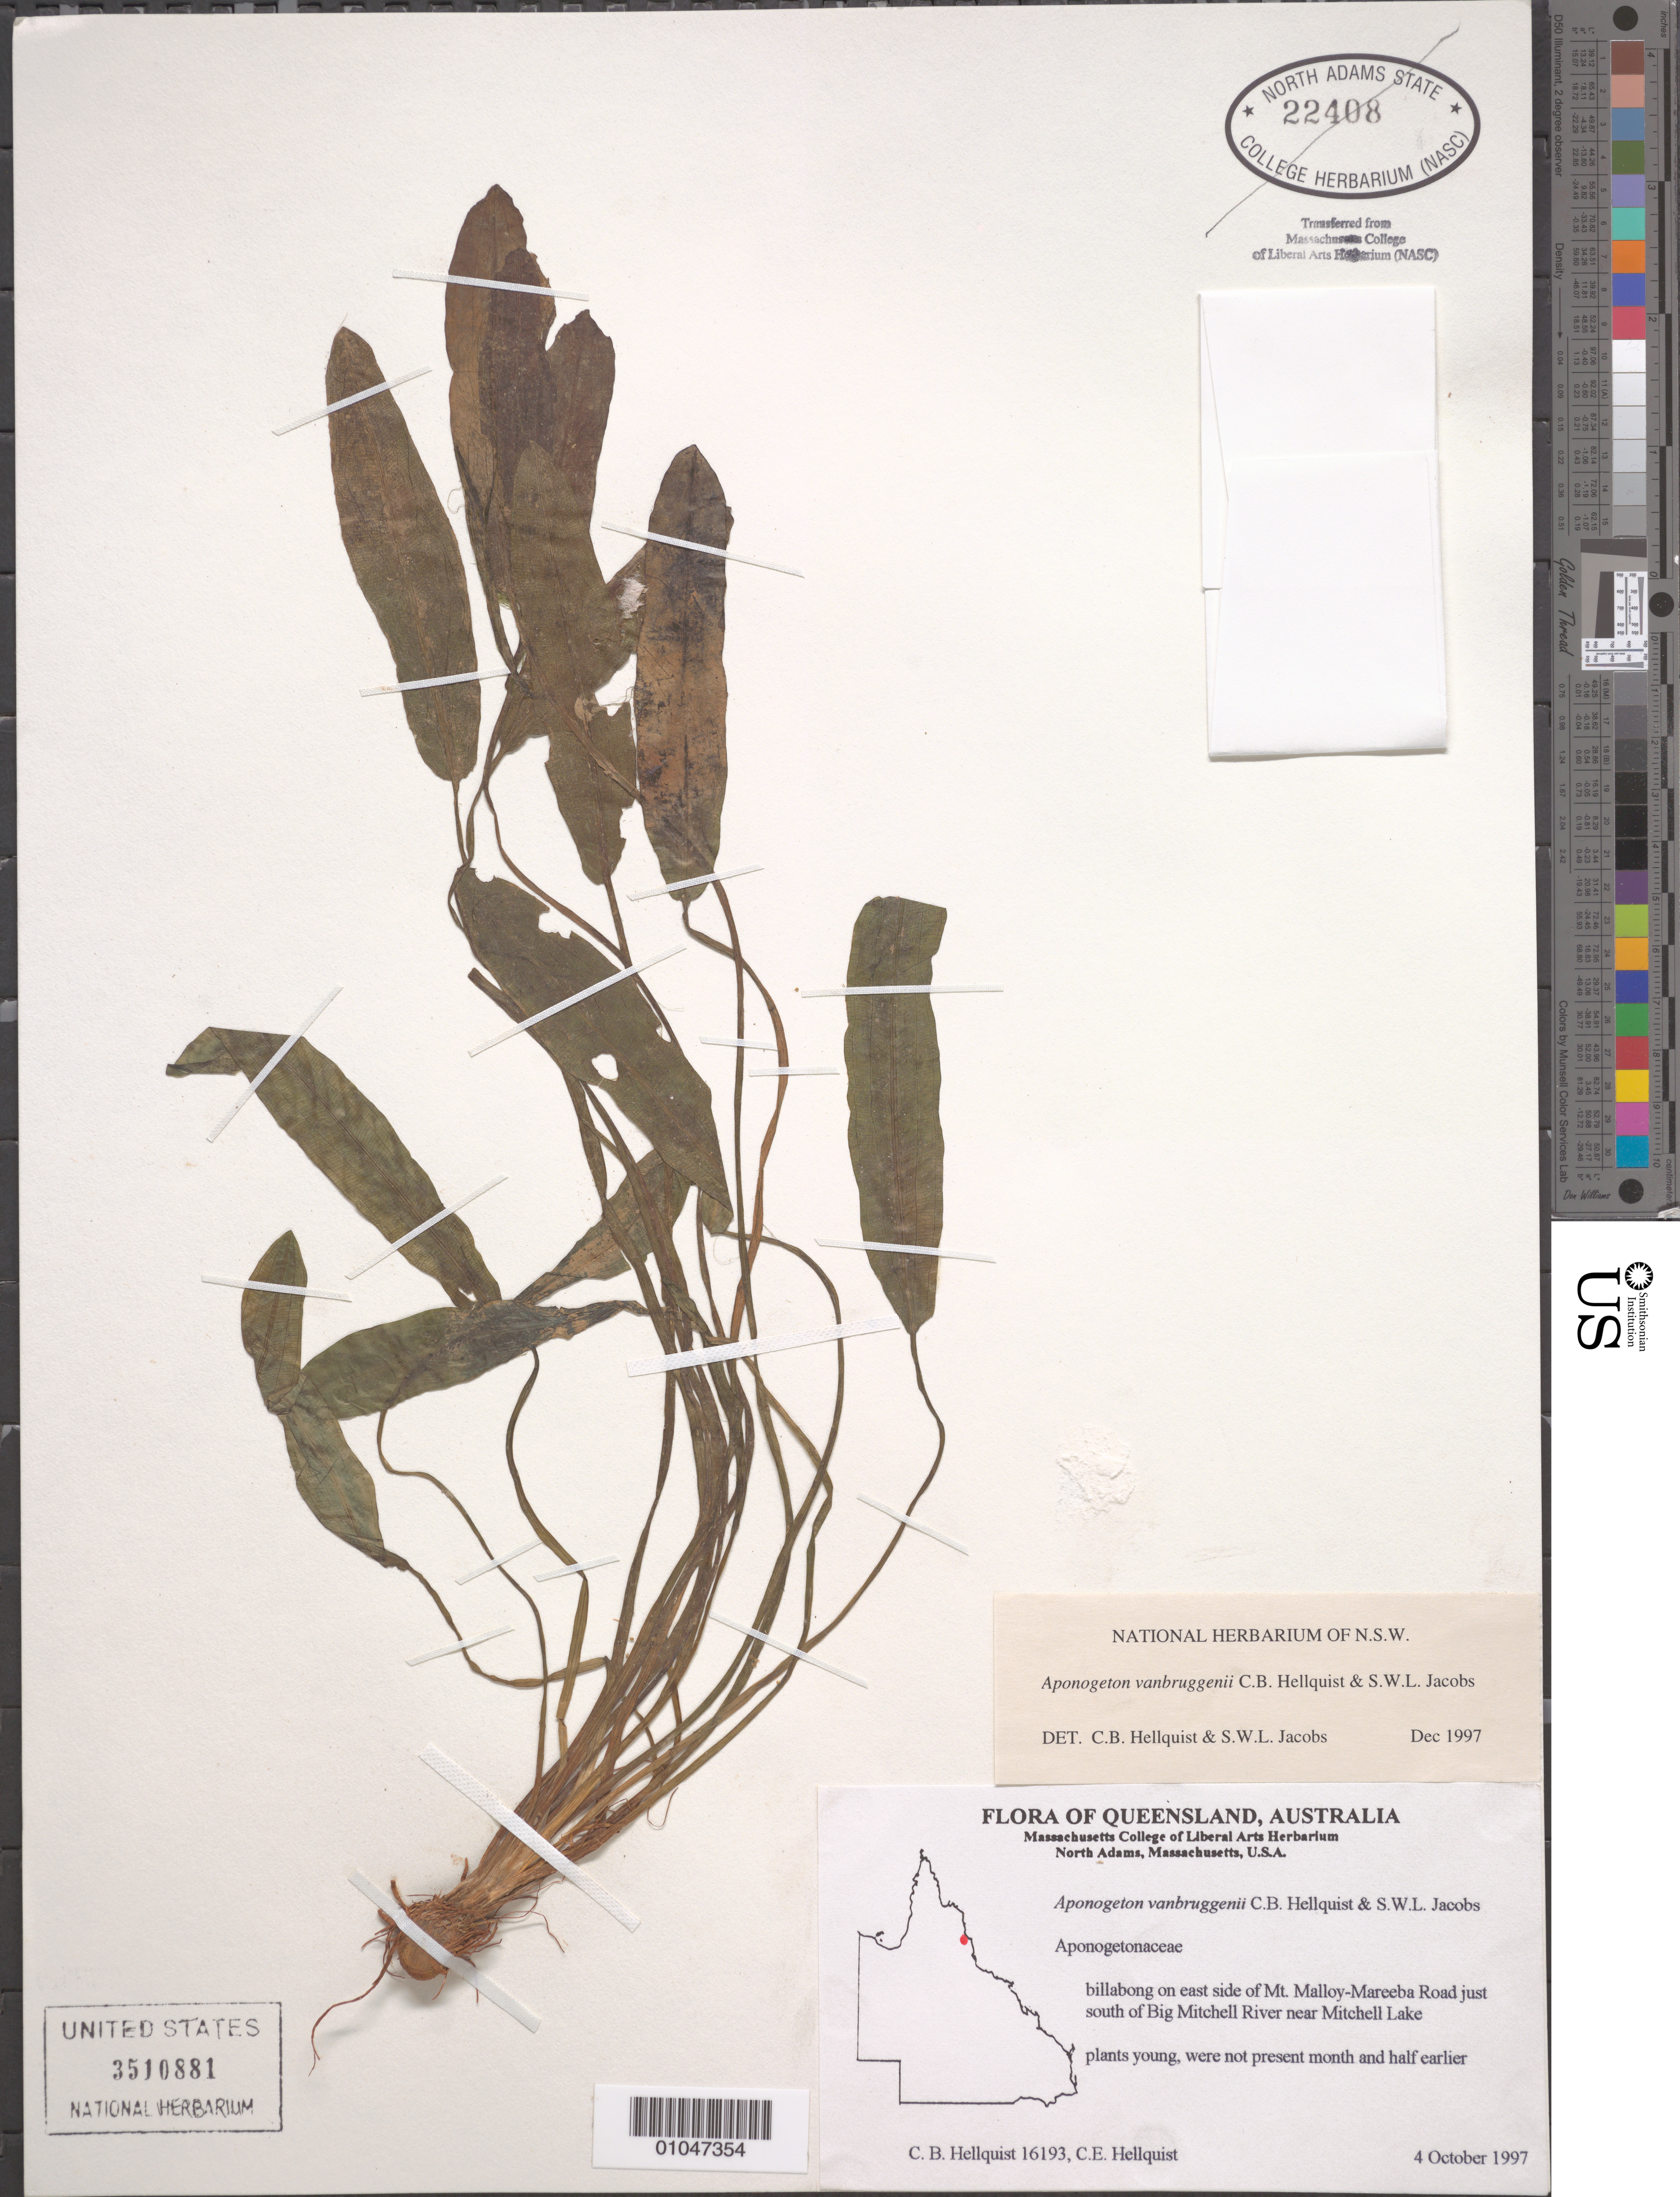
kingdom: Plantae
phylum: Tracheophyta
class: Liliopsida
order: Alismatales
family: Aponogetonaceae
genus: Aponogeton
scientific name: Aponogeton vanbruggenii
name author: Hellq. & S.W.L. Jacobs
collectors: C. Hellquist & C. Hellquist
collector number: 16193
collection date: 1997-10-04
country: Australia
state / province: Queensland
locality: Billabong on east side of Mt. Malloy-Mareeba Road just south of Big Mitchell River near Mitchell Lake.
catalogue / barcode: US 3510881